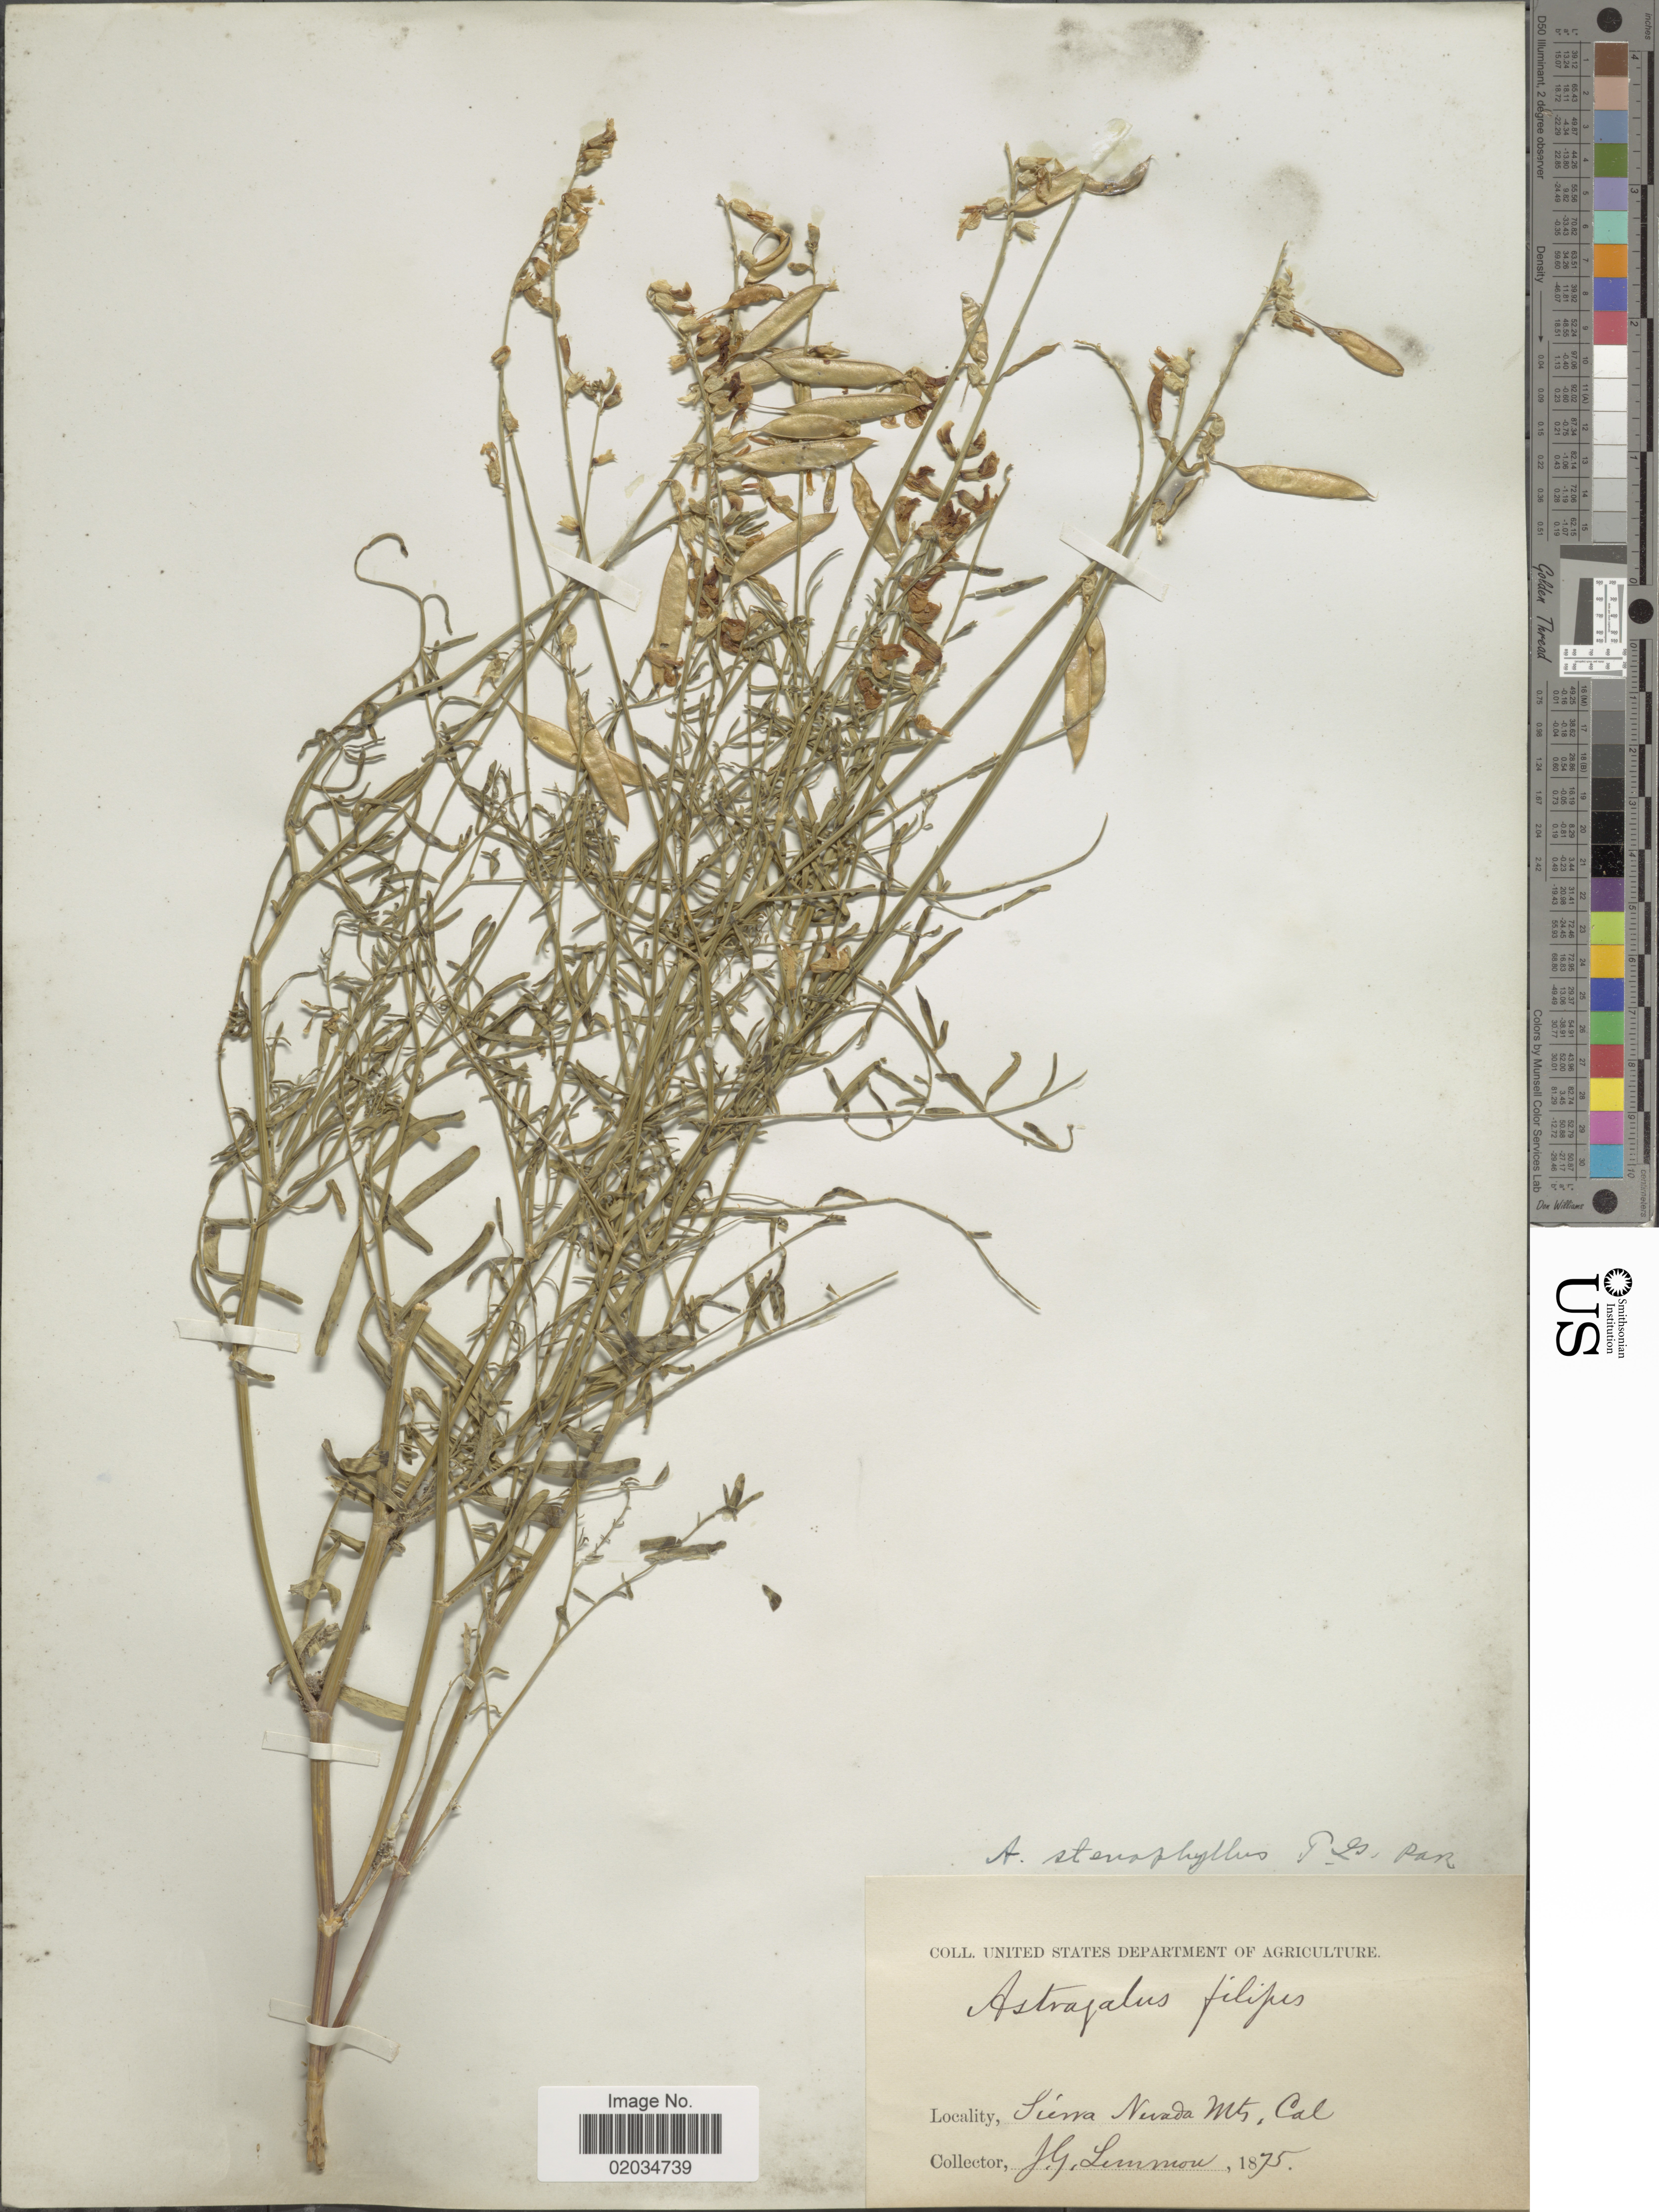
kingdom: Plantae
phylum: Tracheophyta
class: Magnoliopsida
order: Fabales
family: Fabaceae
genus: Astragalus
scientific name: Astragalus stenophyllus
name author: Torr. & A. Gray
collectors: J. Lemmon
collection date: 1875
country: United States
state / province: California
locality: Sierra Nevada Mts.